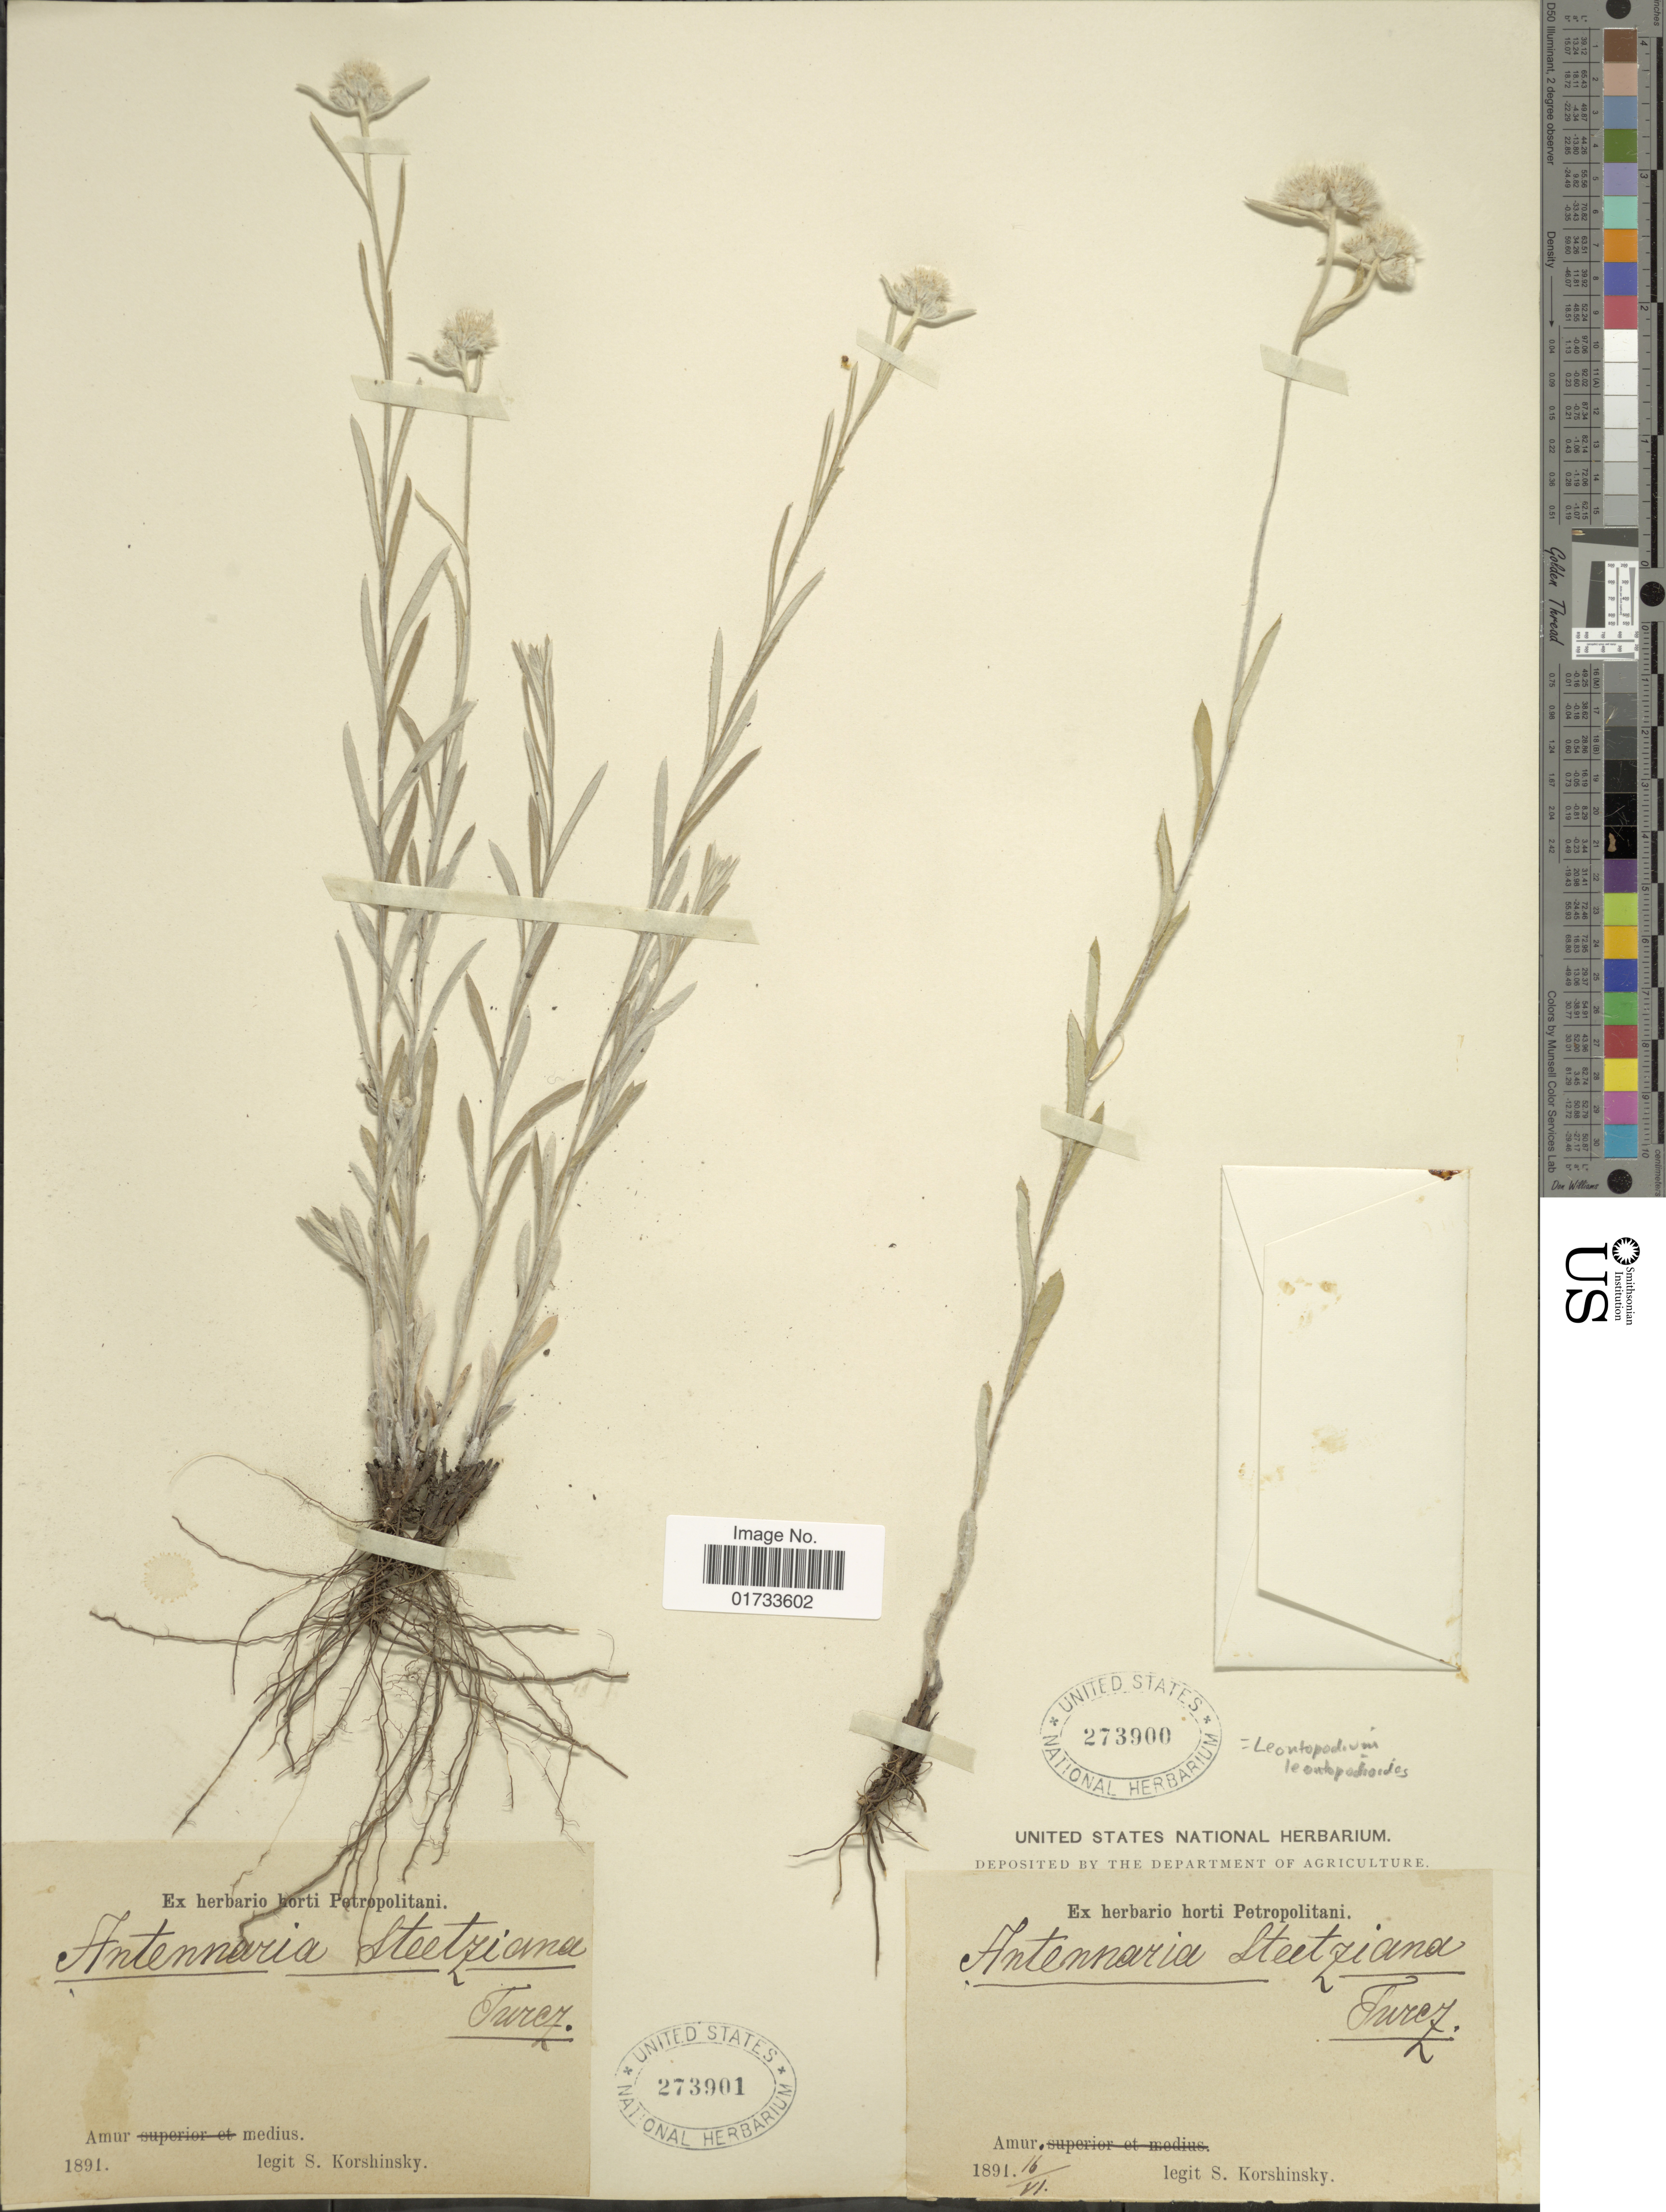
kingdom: Plantae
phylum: Tracheophyta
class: Magnoliopsida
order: Asterales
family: Asteraceae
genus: Antennaria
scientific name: Antennaria steetzeana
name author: Turcz.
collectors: S. I. Korshinsky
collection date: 1891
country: Russian Federation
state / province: Amur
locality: Medius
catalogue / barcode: US 273901-2